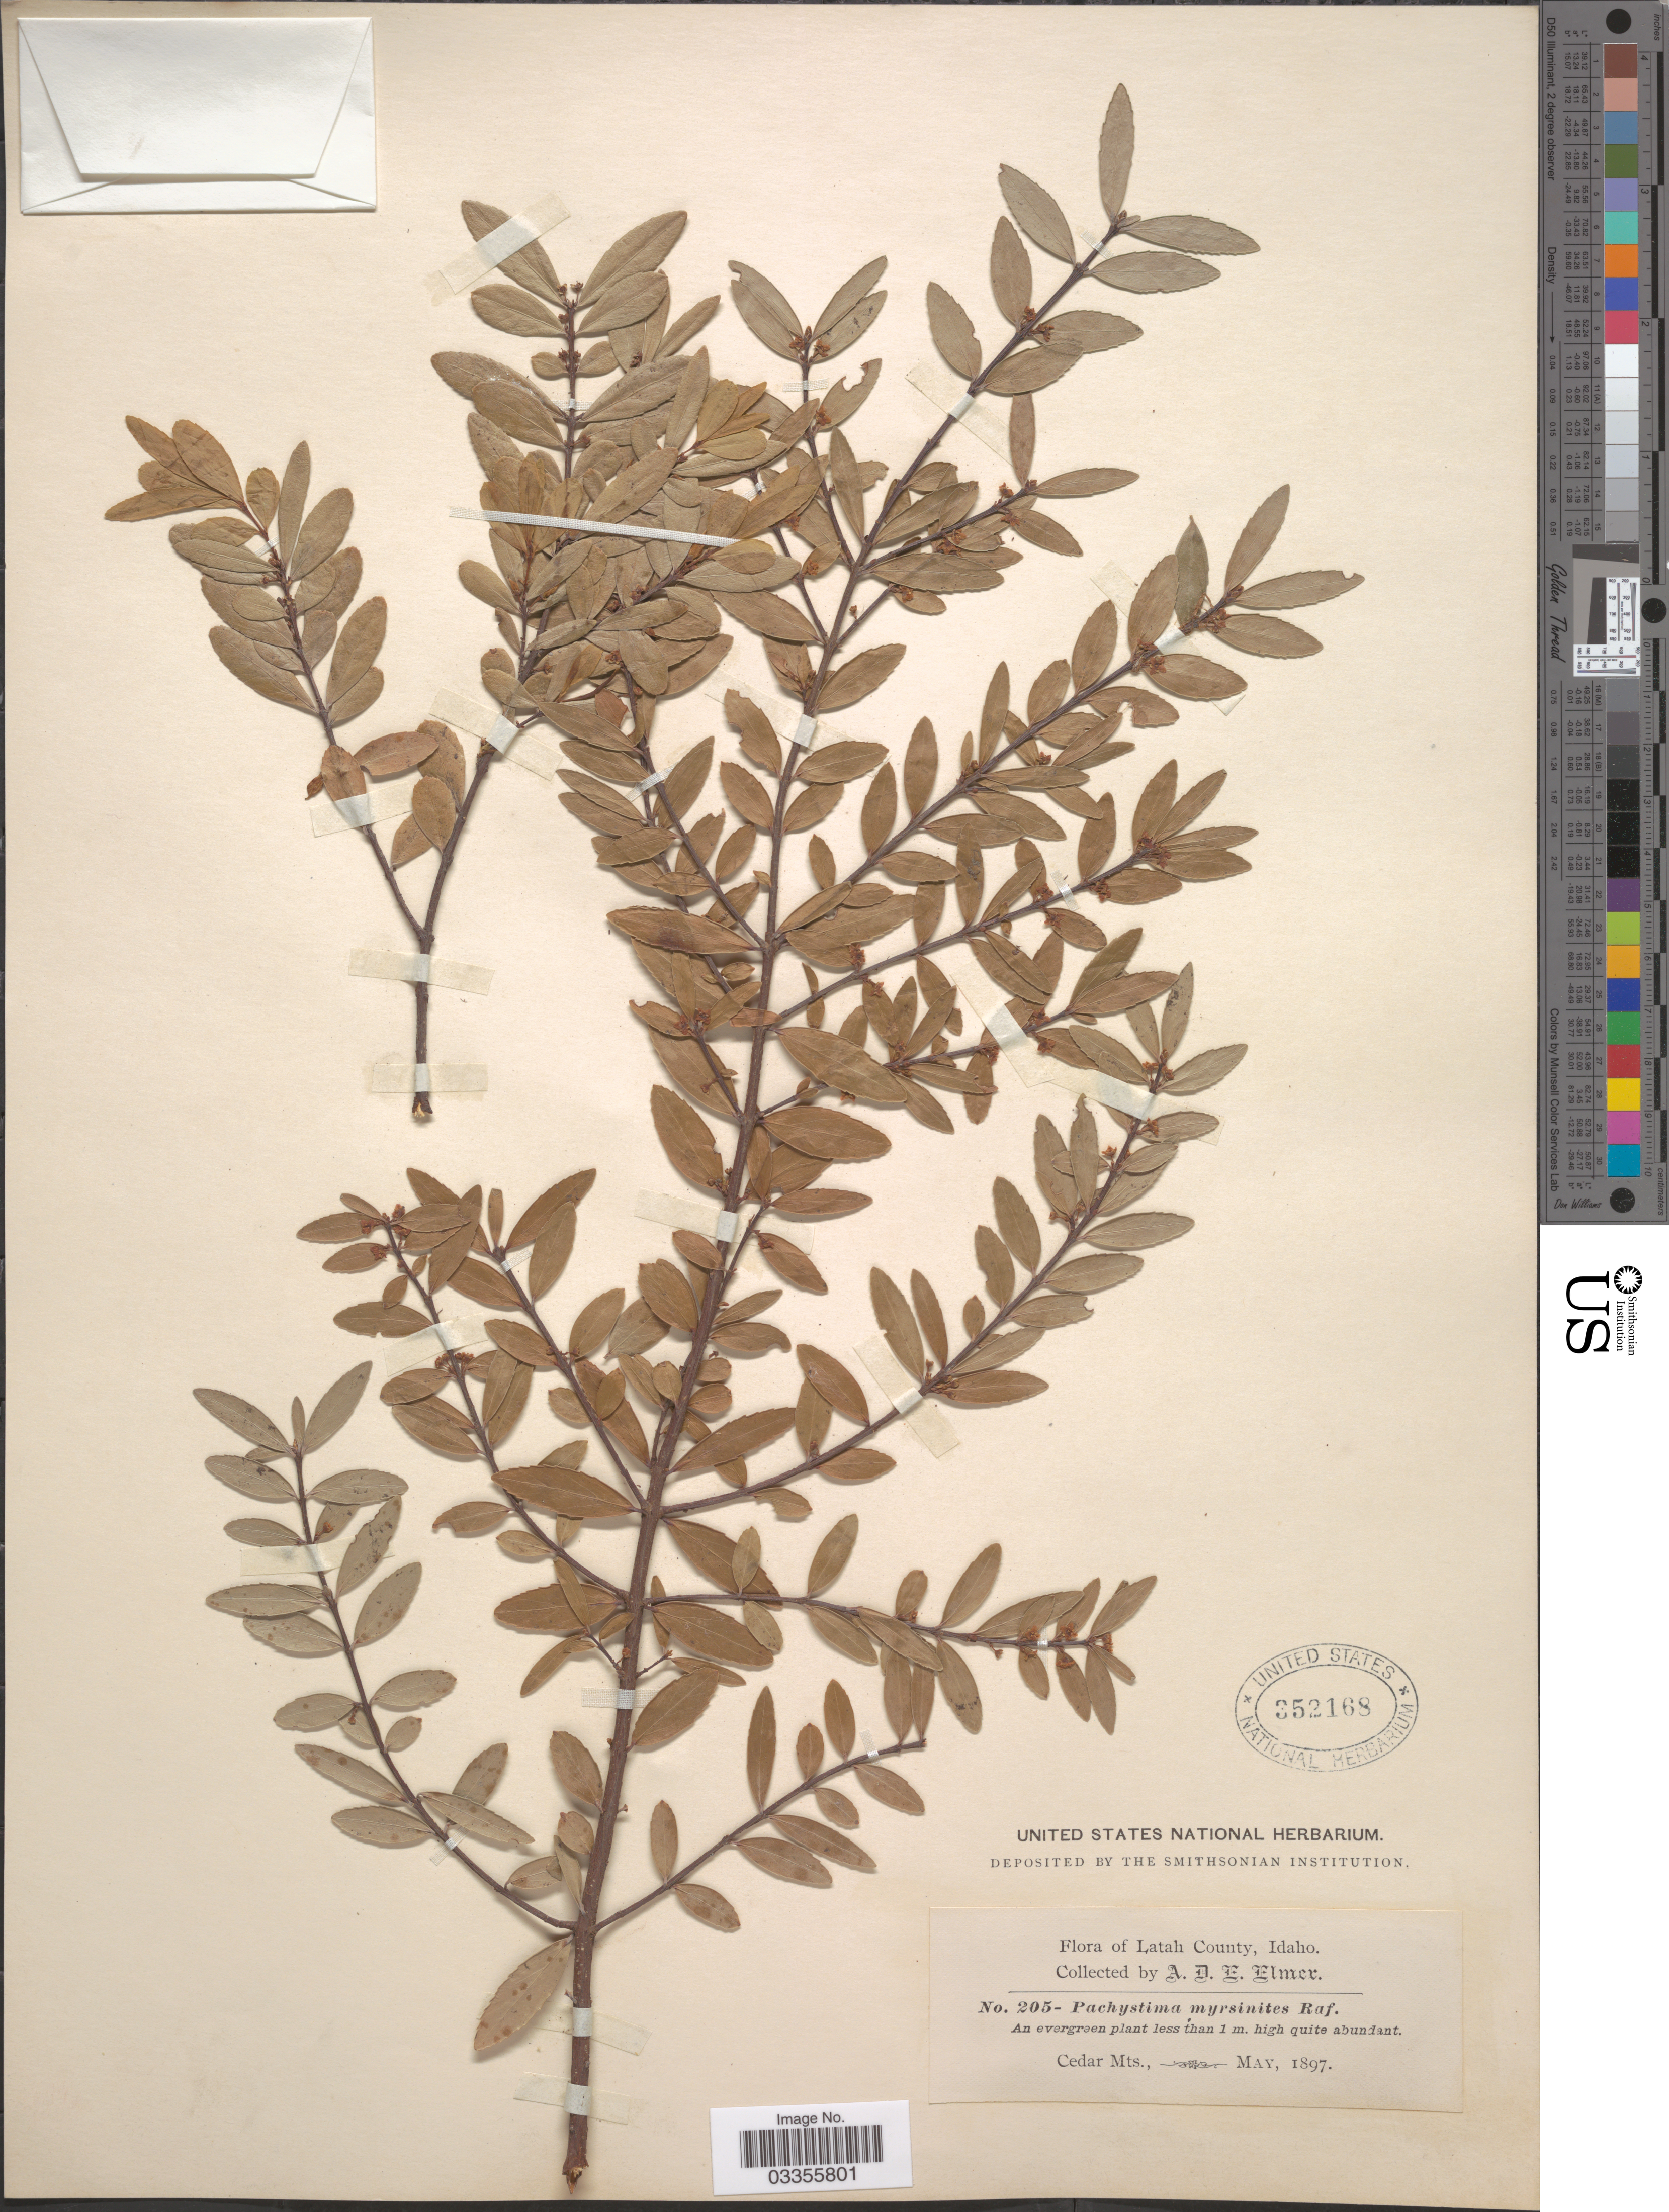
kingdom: Plantae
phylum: Tracheophyta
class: Magnoliopsida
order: Celastrales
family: Celastraceae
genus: Paxistima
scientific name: Paxistima myrsinites subsp. myrsinites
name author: (Pursh) Raf.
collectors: A. D. E. Elmer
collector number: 205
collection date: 1897-05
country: United States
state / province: Idaho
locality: Latah County. Cedar Mts.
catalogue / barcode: US 352168